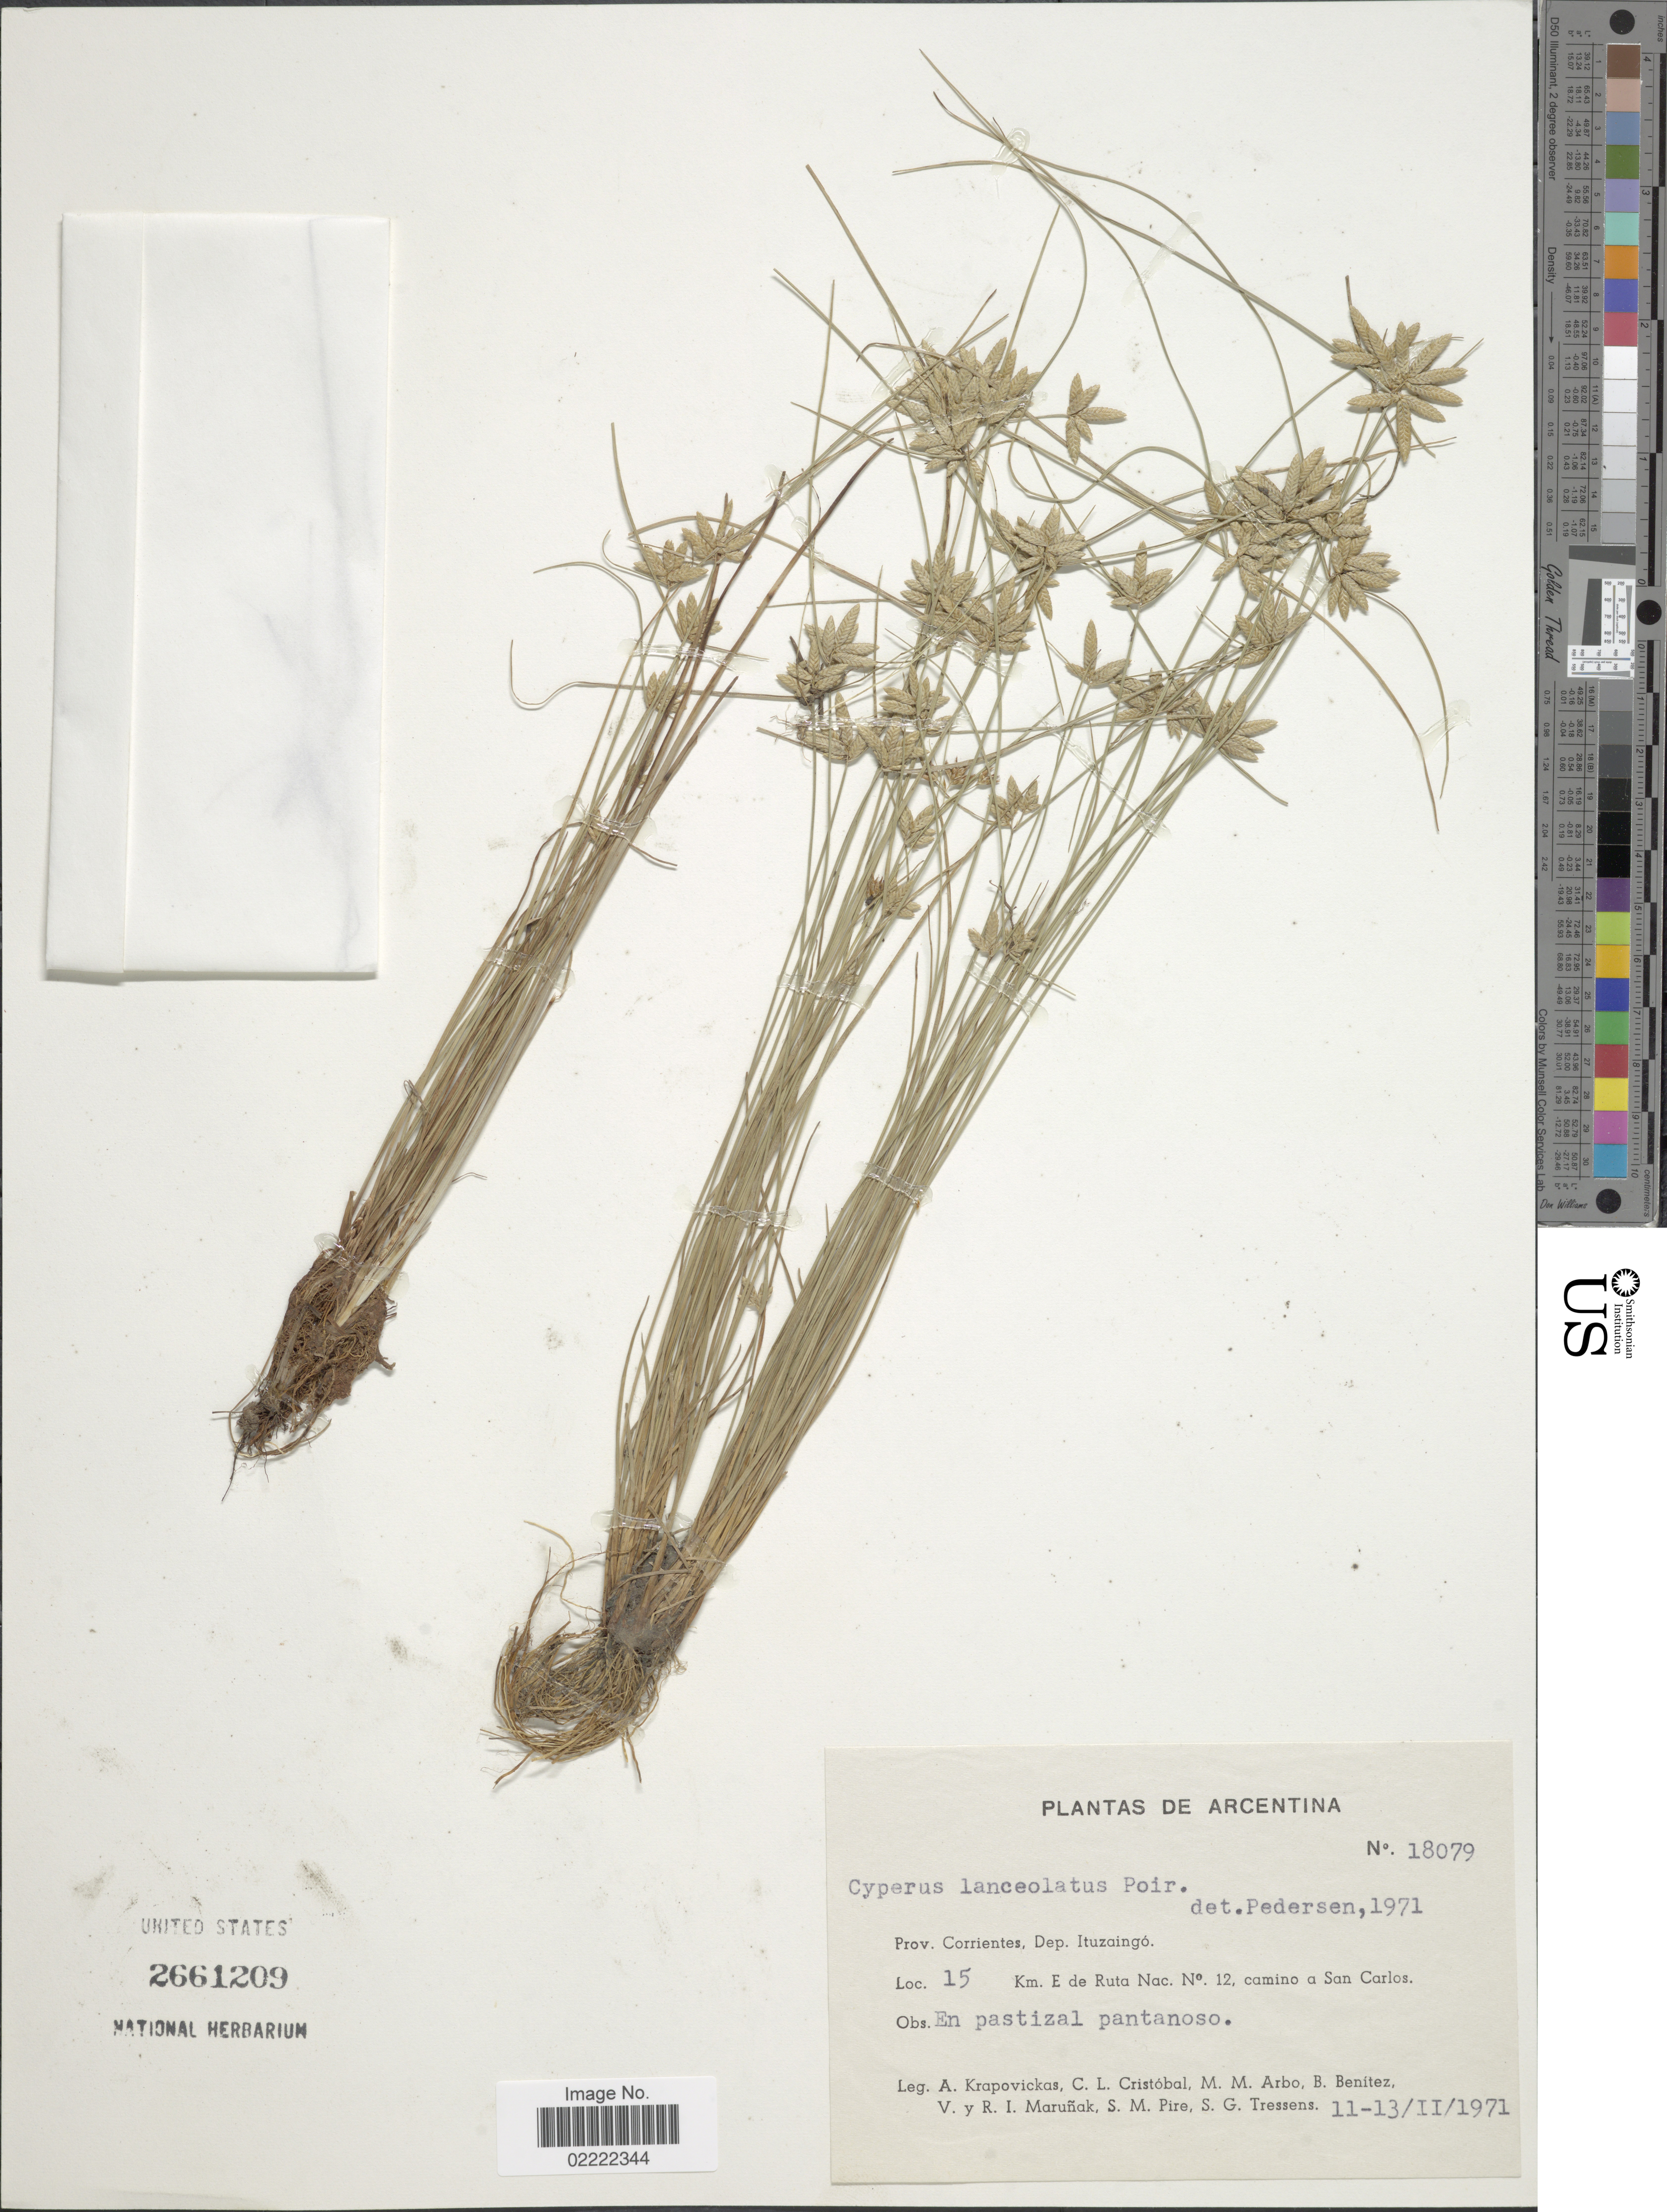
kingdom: Plantae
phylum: Tracheophyta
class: Liliopsida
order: Poales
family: Cyperaceae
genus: Cyperus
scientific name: Cyperus lanceolatus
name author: Poir.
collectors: A. Krapovickas, C. L. Cristóbal, M. M. Arbo, B. Benítez & et al.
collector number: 18079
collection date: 1971-02-11/1971-02-13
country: Argentina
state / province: Corrientes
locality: Prov. Corrientes, Dep. Ituzaingo. 15 km. E de Ruta Nac. No. 12, camino a San Carlos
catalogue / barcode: US 2661209